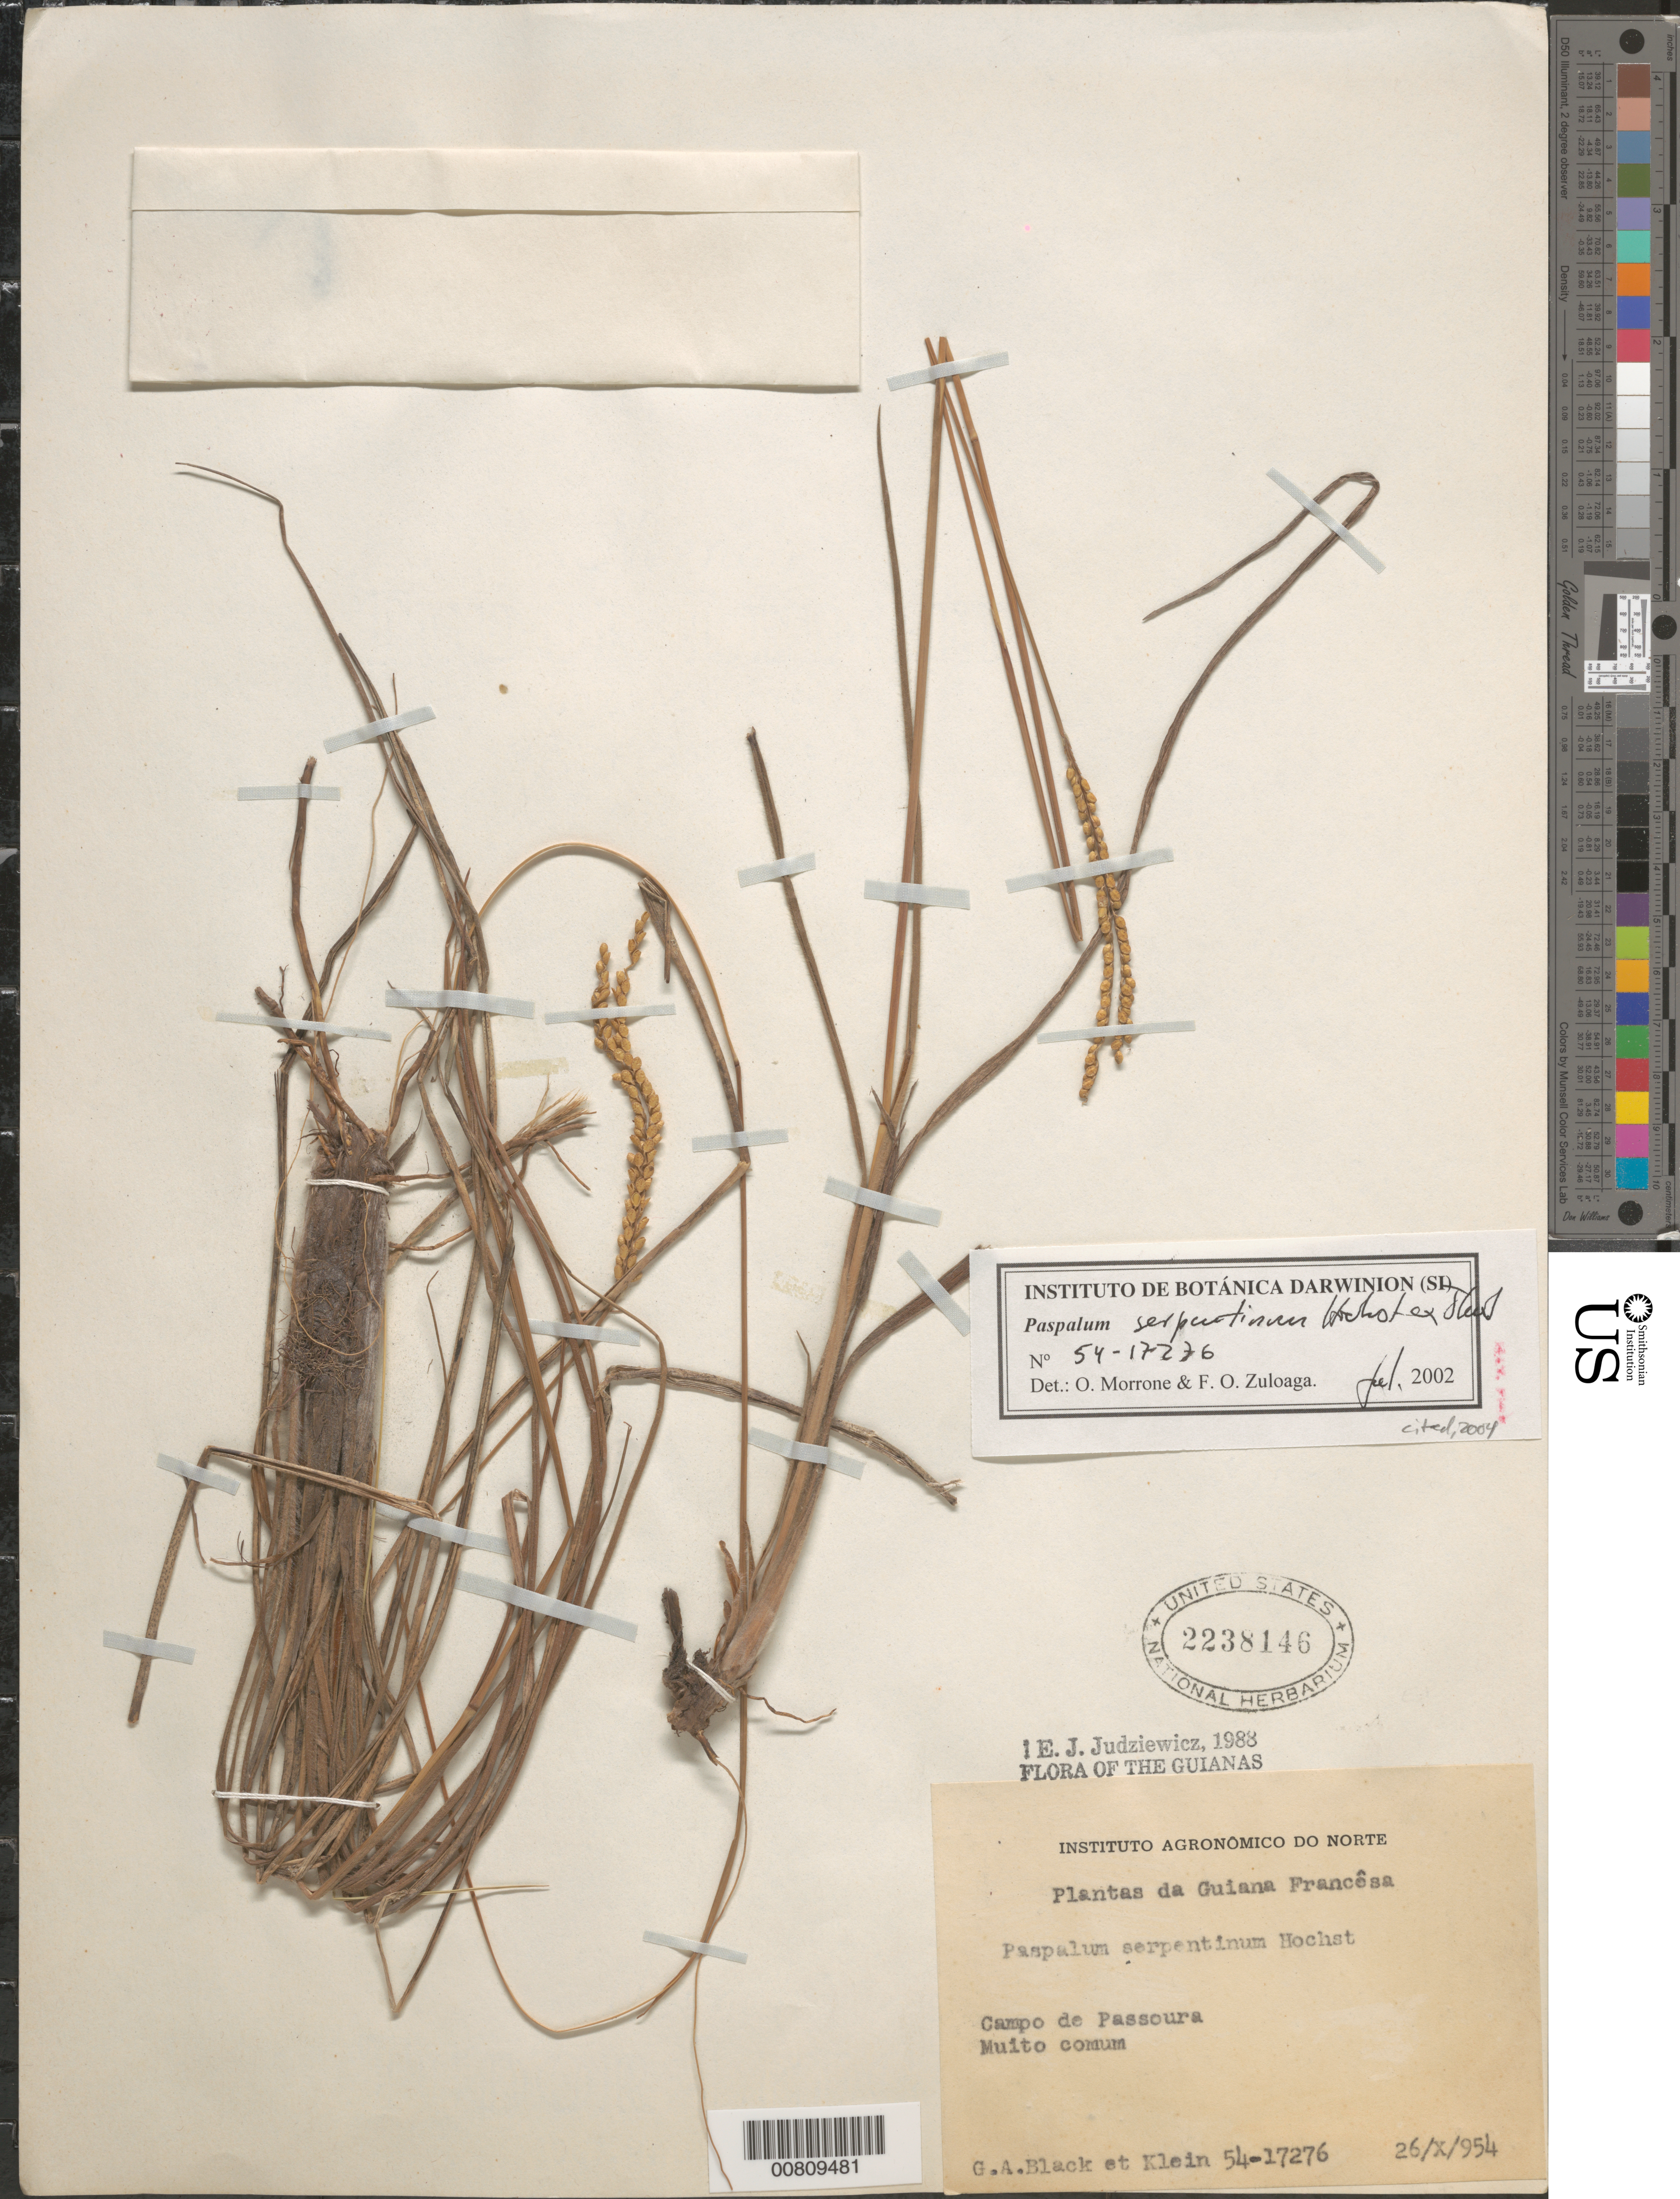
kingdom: Plantae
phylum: Tracheophyta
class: Liliopsida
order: Poales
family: Poaceae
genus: Paspalum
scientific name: Paspalum serpentinum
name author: Hochst. ex Steud.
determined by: Zuloaga, F. O.; Morrone, O. N.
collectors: G. A. Black & Klein, --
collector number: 54 17276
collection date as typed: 26-Oct-54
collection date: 1954-10-26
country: French Guiana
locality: Campo de Passoura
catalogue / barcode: US 2238146